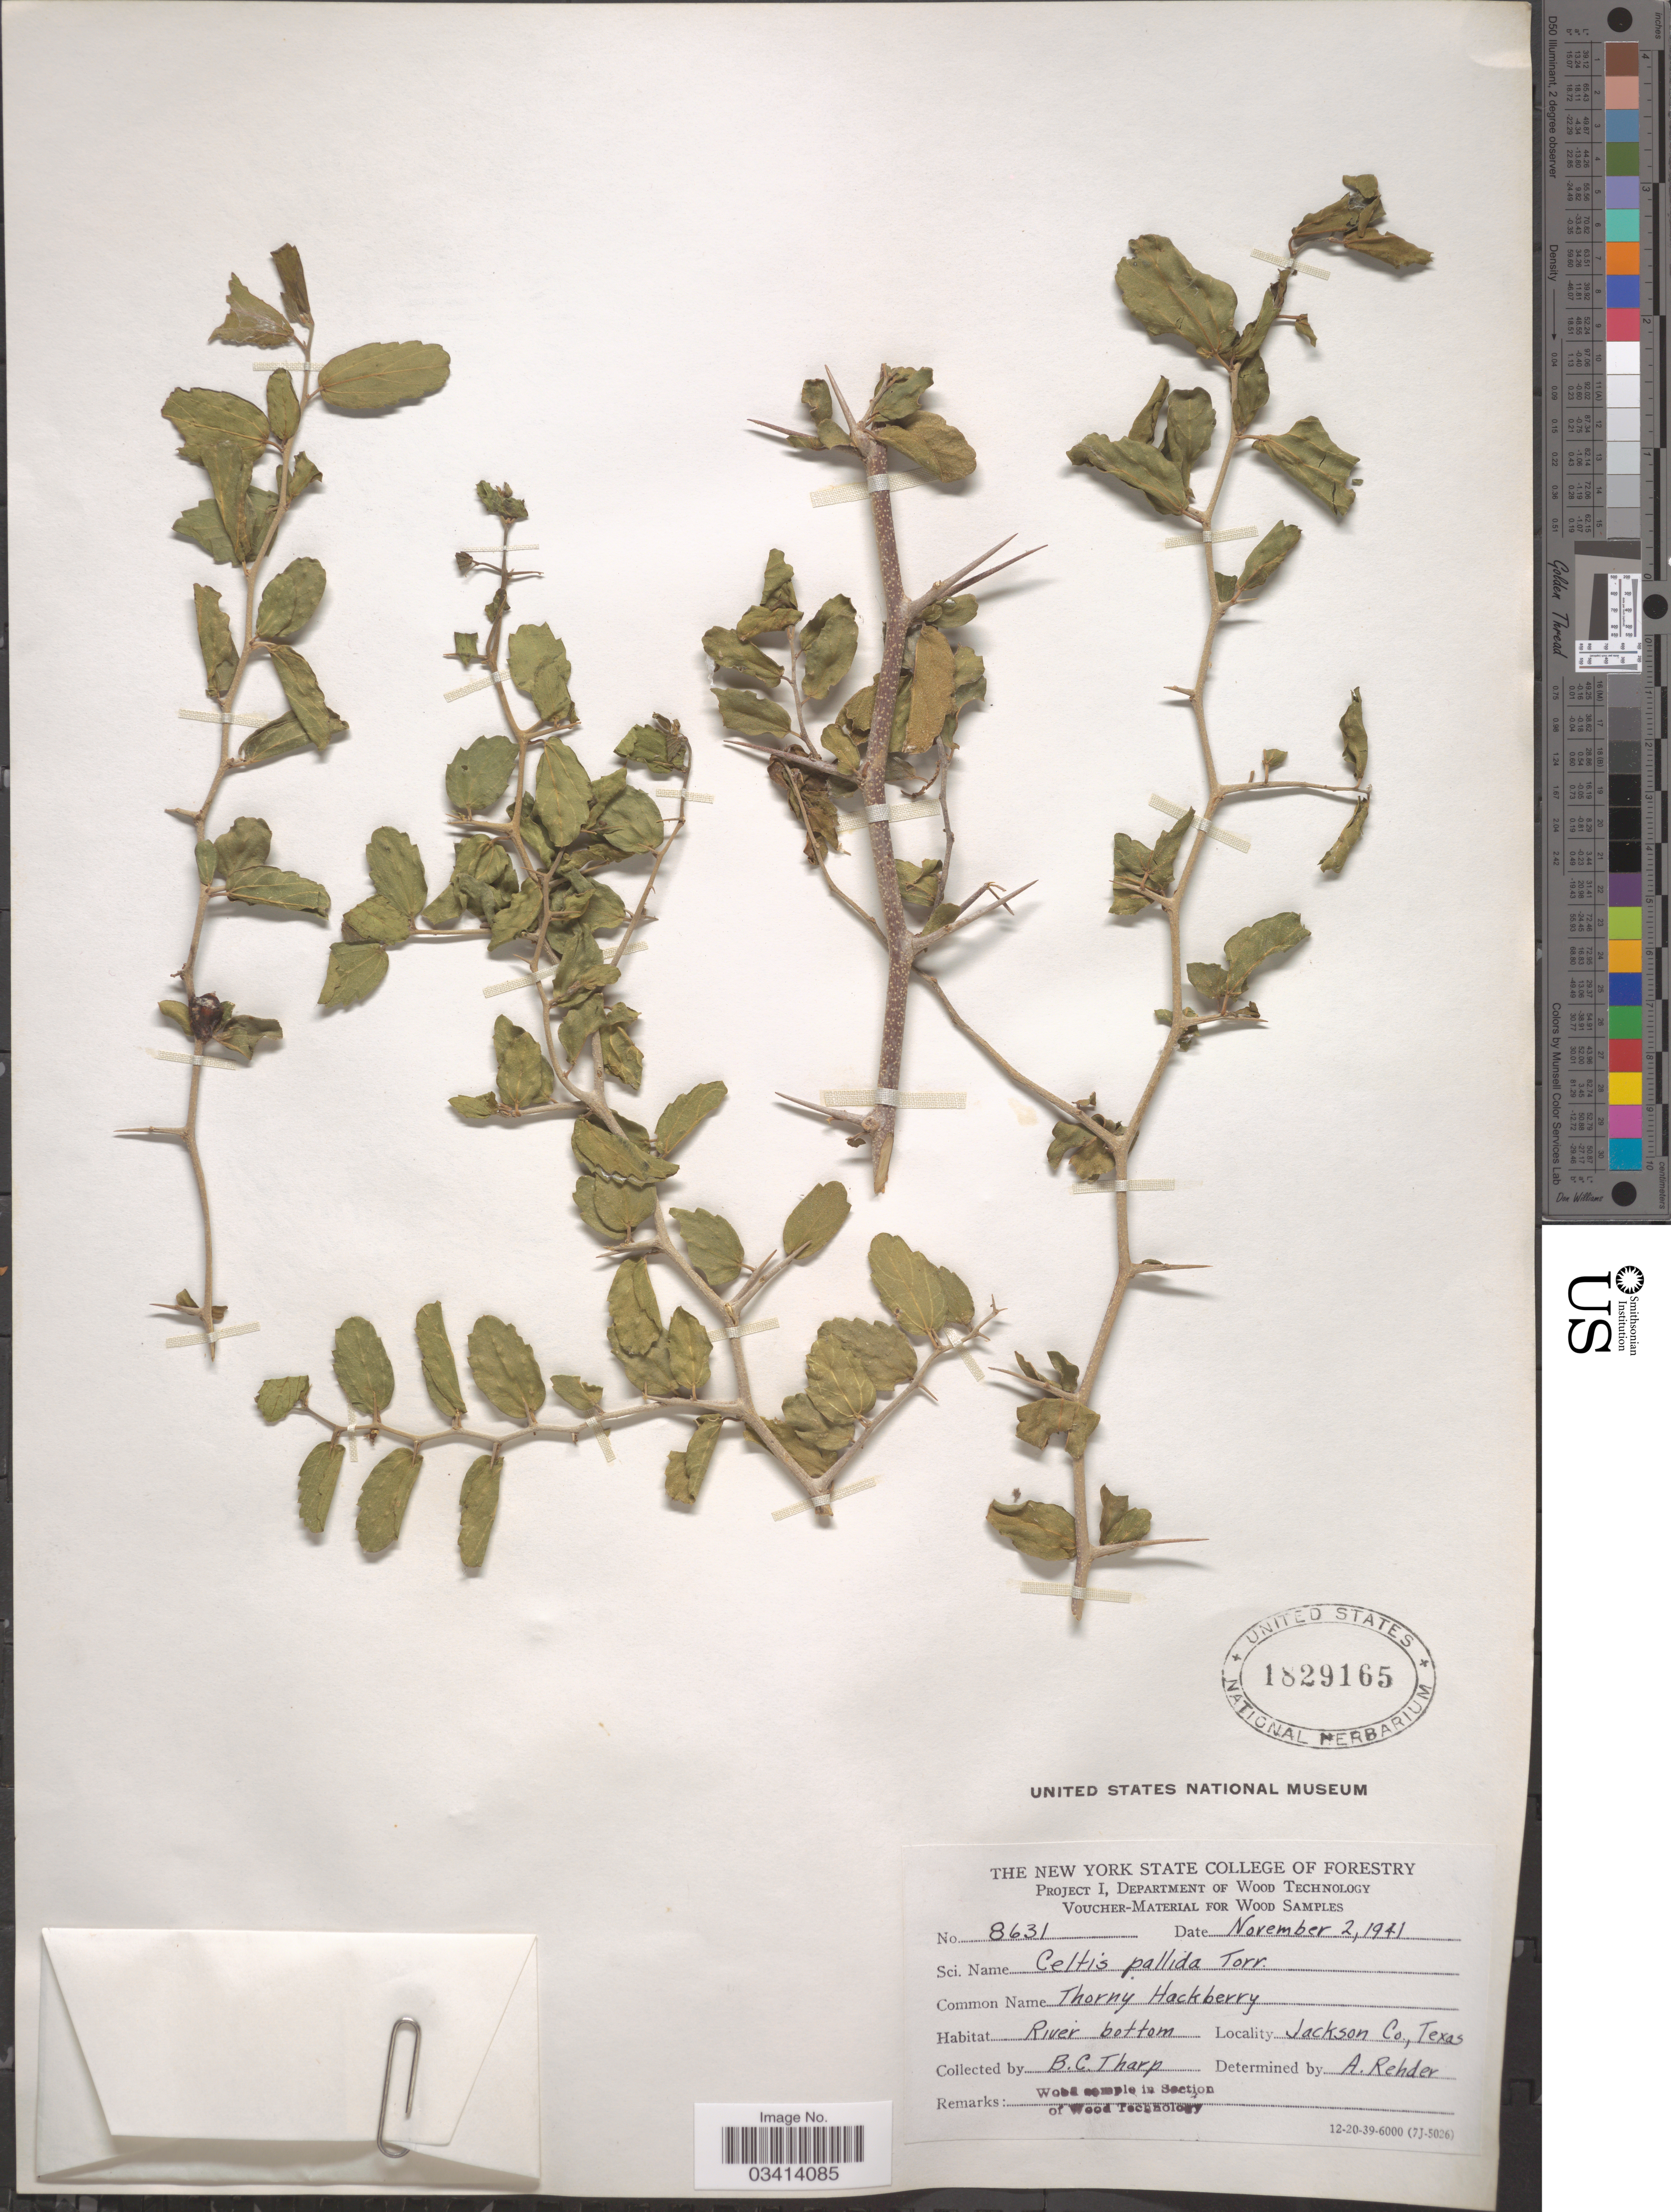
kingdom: Plantae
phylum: Tracheophyta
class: Magnoliopsida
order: Rosales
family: Cannabaceae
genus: Celtis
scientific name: Celtis pallida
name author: Torr. in Emory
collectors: B. C. Tharp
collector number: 8631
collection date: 1941-11-02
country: United States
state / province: Texas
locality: River bottom. Jackson Co.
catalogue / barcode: US 1829165